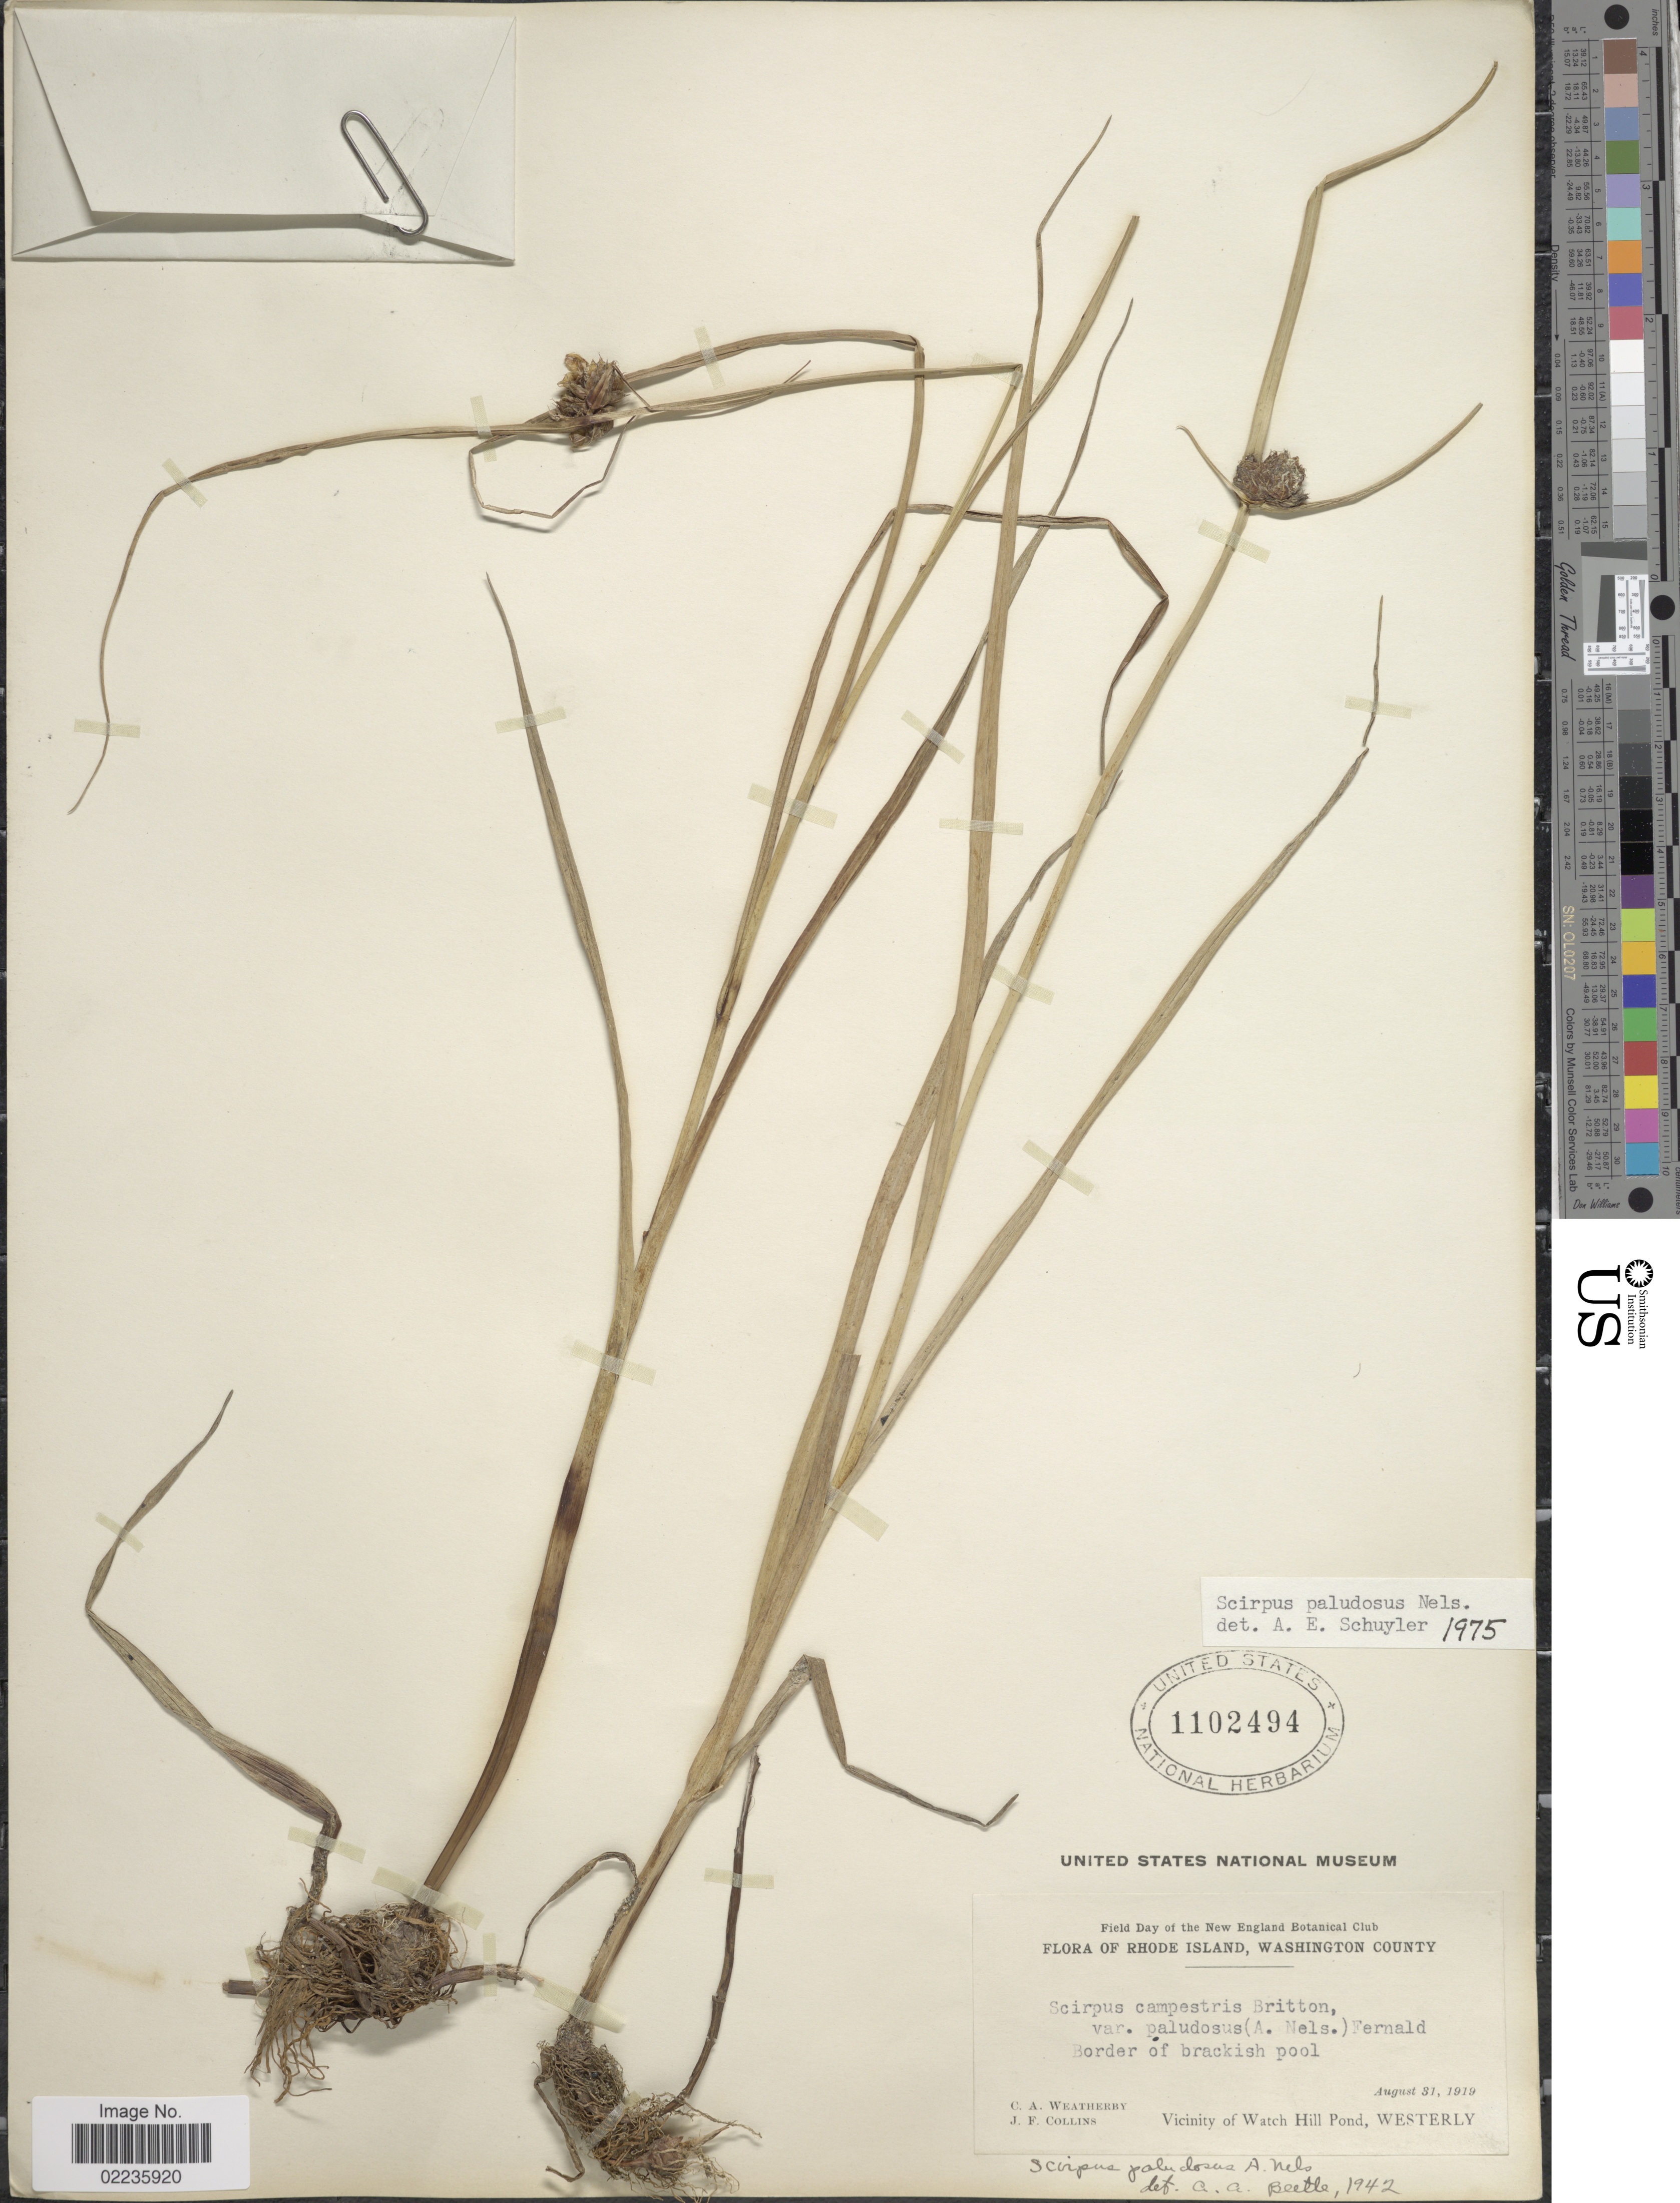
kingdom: Plantae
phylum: Tracheophyta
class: Liliopsida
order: Poales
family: Cyperaceae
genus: Bolboschoenus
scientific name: Bolboschoenus maritimus subsp. paludosus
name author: (A. Nelson) T. Koyama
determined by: Strong, M. T., (US), Smithsonian Institution - National Museum of Natural History (UNITED STATES)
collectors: C. A. Weatherby & J. Collins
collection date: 1919-08-31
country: United States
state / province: Rhode Island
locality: Washington County. Border of brackish pool. Vicinity of Watch Hill Pond, Westerly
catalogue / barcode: US 1102494